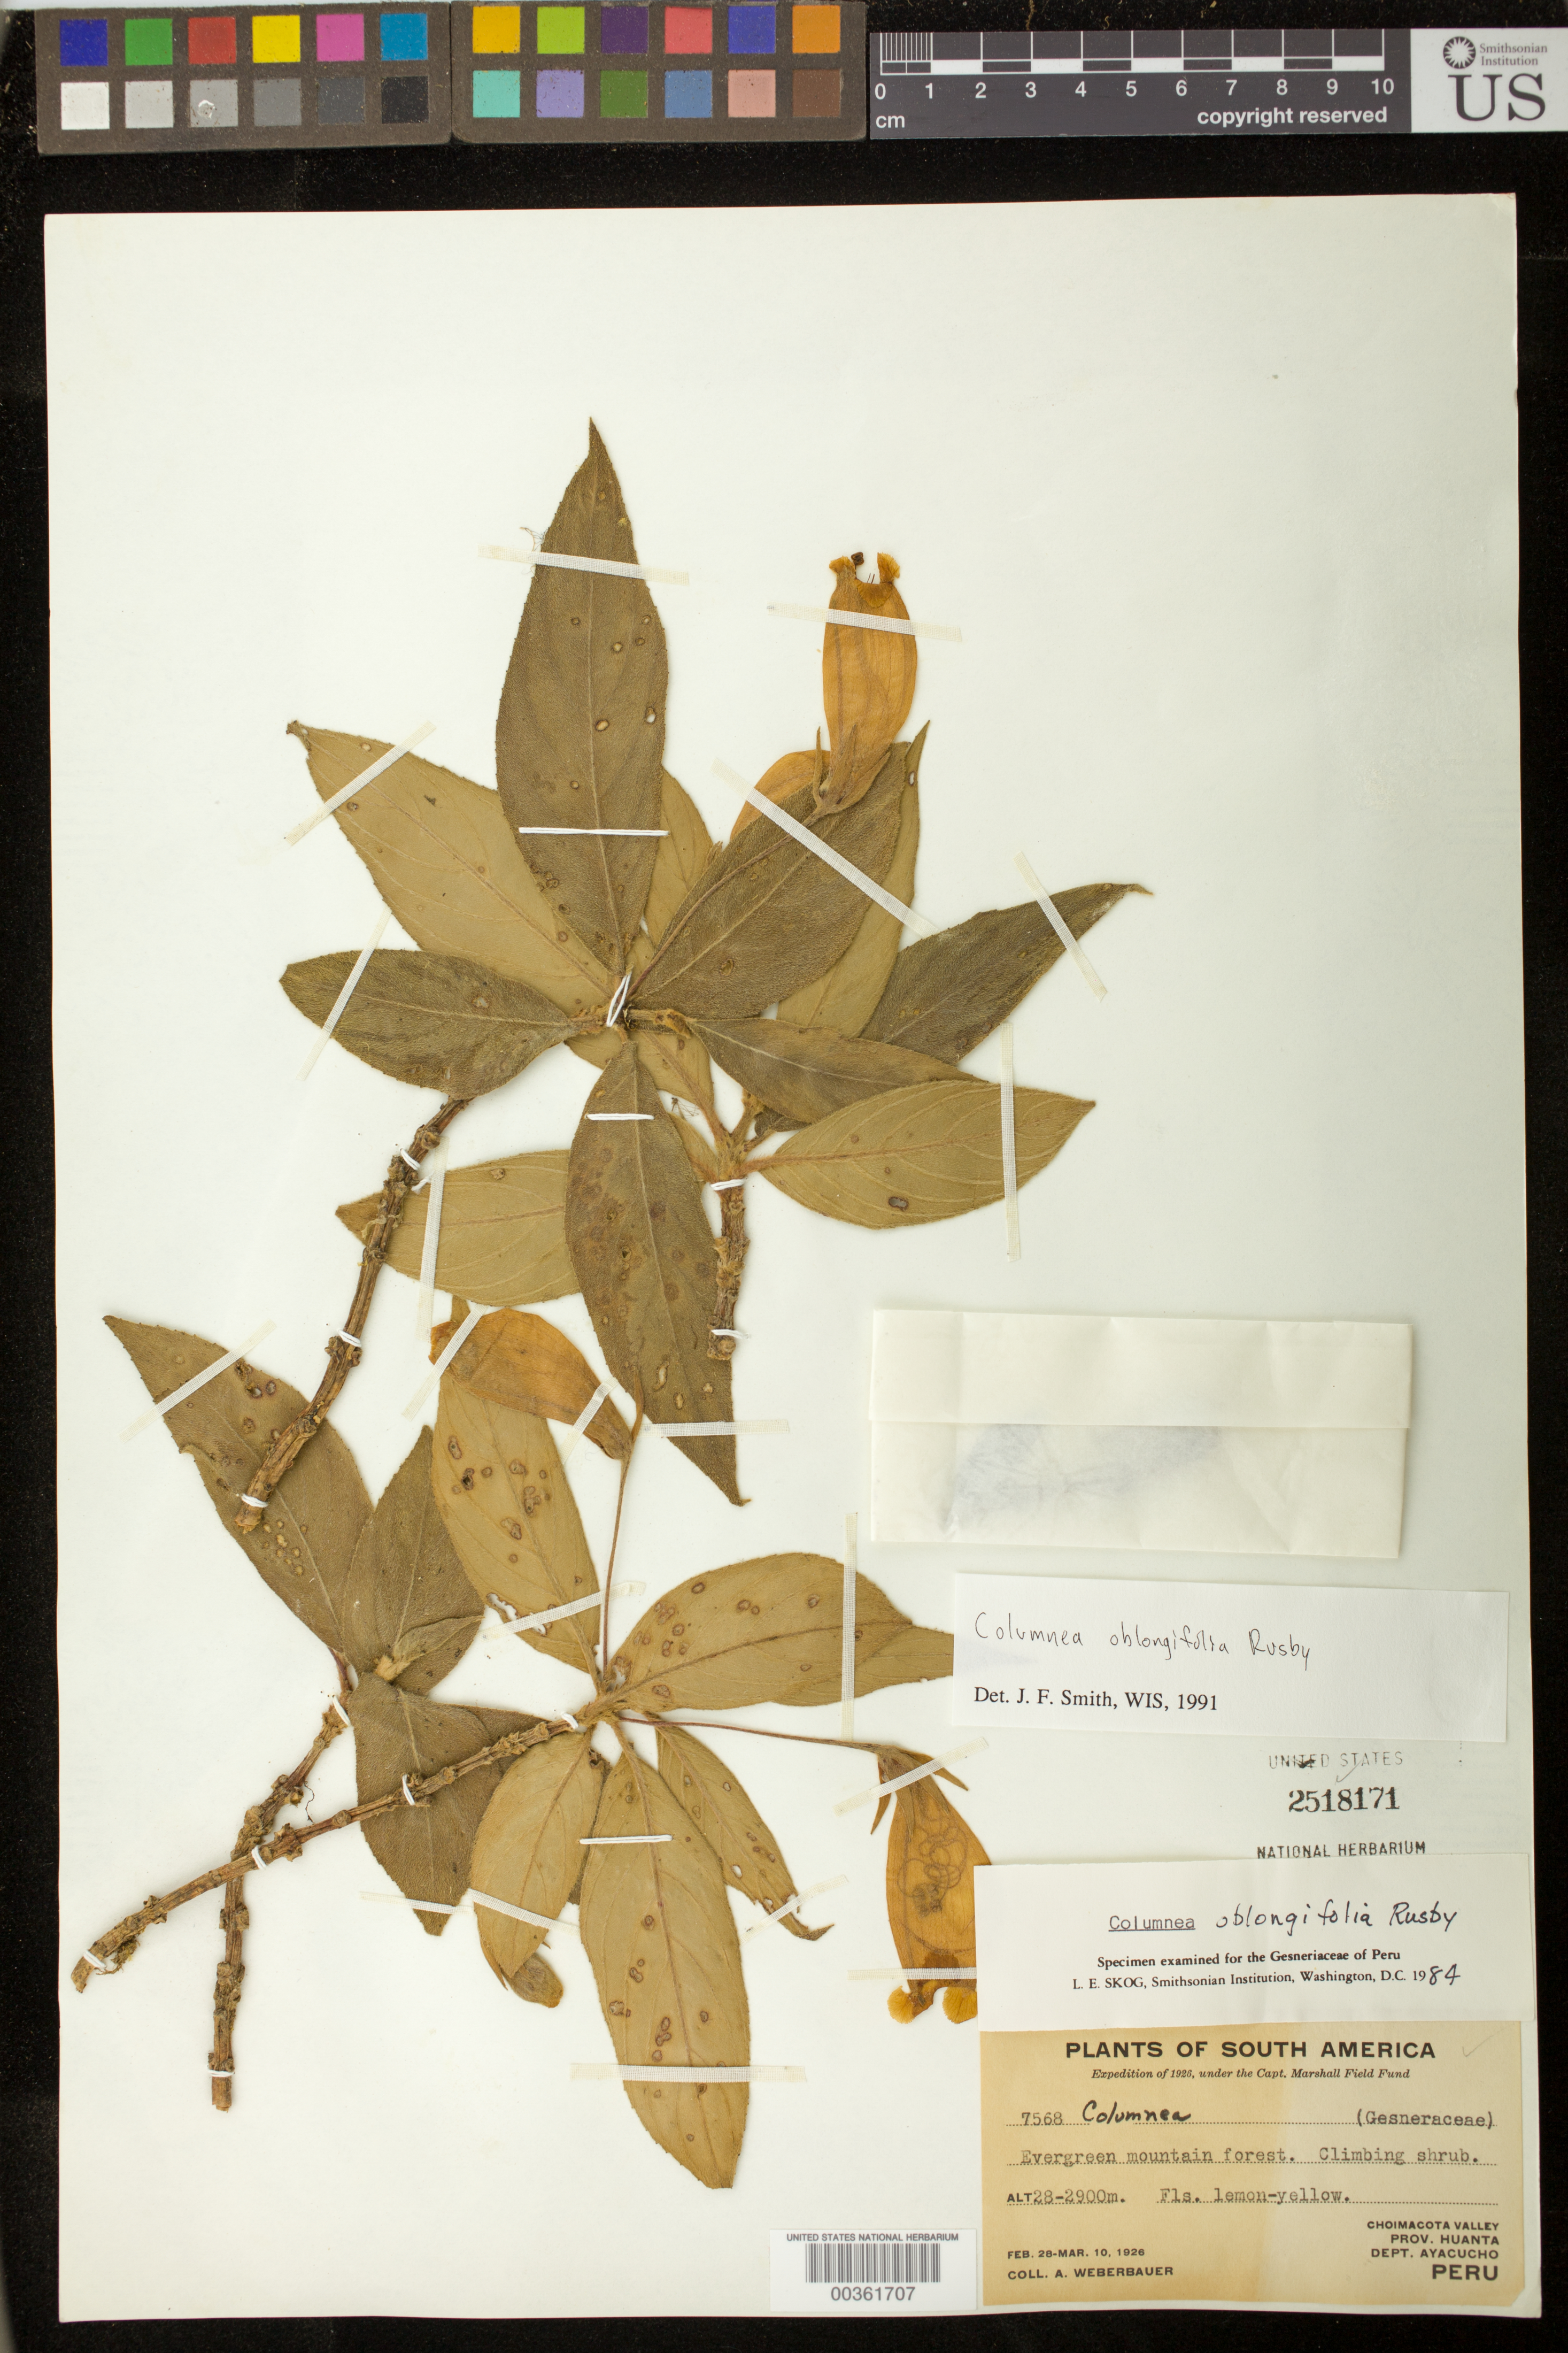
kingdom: Plantae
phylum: Tracheophyta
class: Magnoliopsida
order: Lamiales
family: Gesneriaceae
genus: Columnea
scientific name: Columnea oblongifolia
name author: Rusby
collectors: A. Weberbauer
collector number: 7568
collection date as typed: Feb-Mar 1926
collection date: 1926-02/1926-03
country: Peru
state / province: Ayacucho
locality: Prov. Huanta, Choimacota Valley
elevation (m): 2800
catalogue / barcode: US 2518171